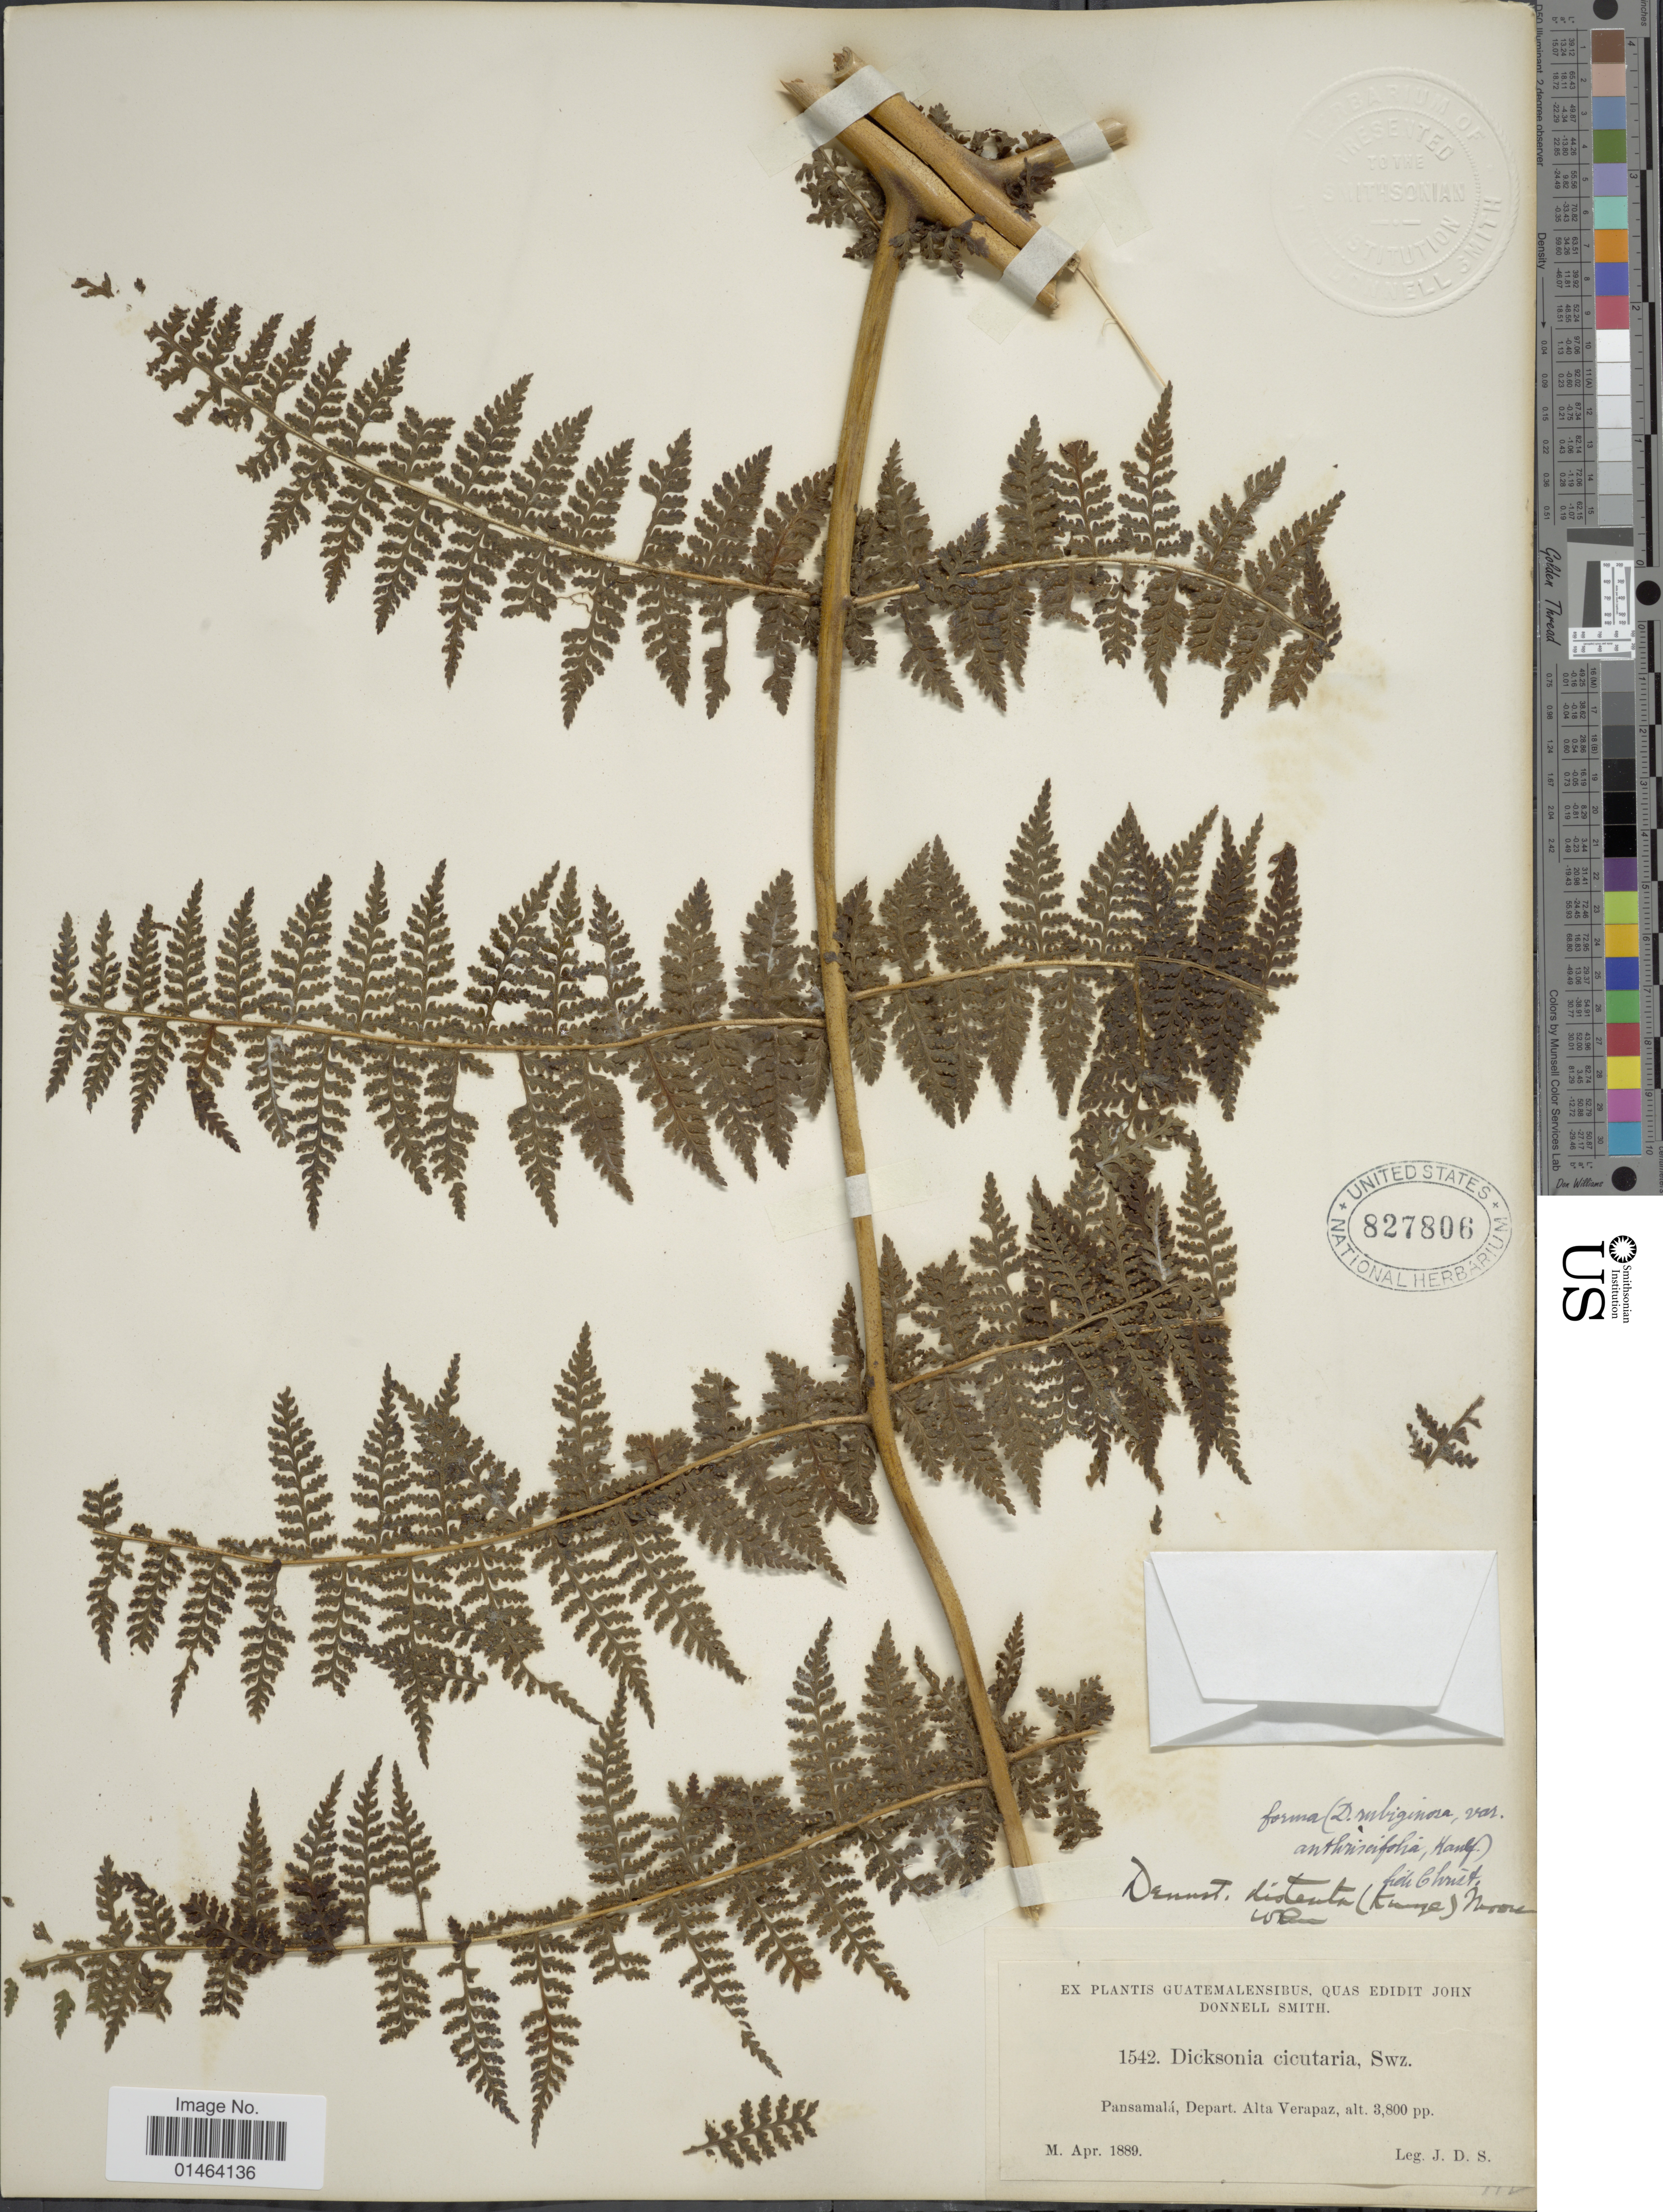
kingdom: Plantae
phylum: Tracheophyta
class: Polypodiopsida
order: Polypodiales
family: Dennstaedtiaceae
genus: Dennstaedtia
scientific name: Dennstaedtia distenta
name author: (Kunze) T. Moore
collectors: J. Donnell Smith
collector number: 1542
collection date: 1889-04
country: Guatemala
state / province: Alta Verapaz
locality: Guatemala, Pansamala, Dept. Alta Verapaz.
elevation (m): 1158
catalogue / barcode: US 827806